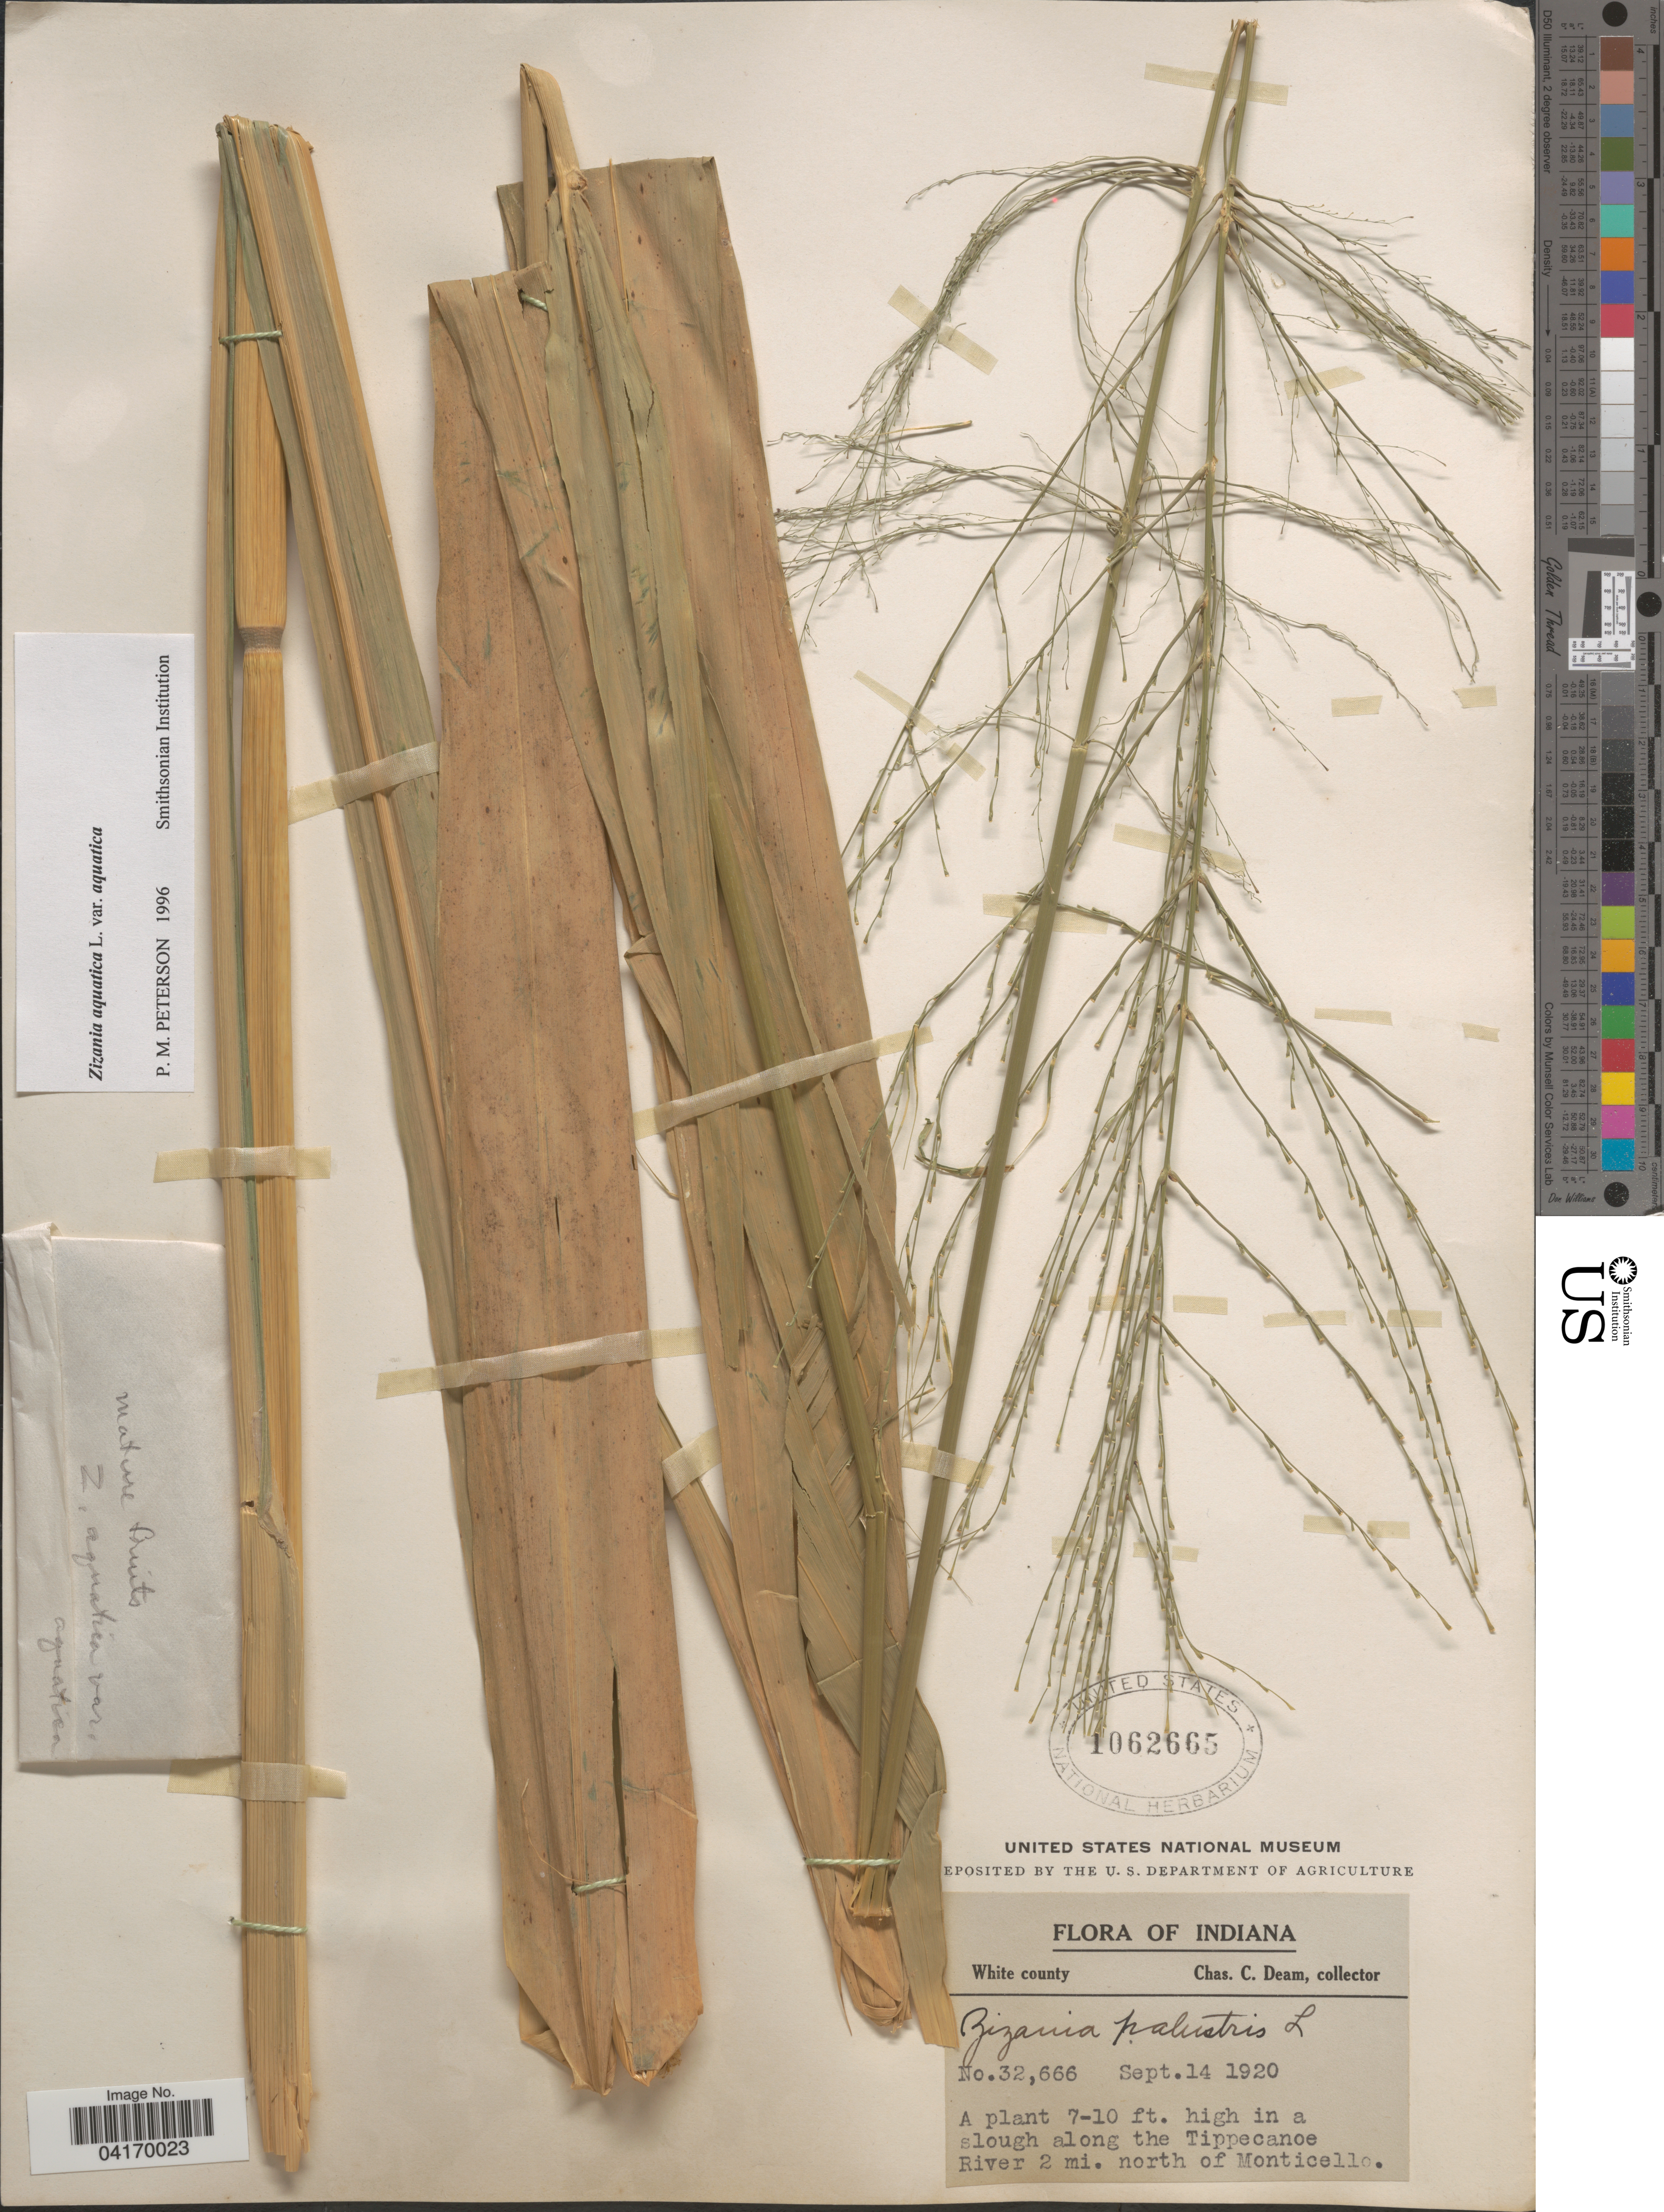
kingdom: Plantae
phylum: Tracheophyta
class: Liliopsida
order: Poales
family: Poaceae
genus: Zizania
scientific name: Zizania aquatica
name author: L.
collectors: C. C. Deam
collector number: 32666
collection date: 1920-09-14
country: United States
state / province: Indiana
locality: White county. A plant 7-10 ft. high in a slough along the Tippecanoe River 2 mi. north of Monticello.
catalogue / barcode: US 1062665